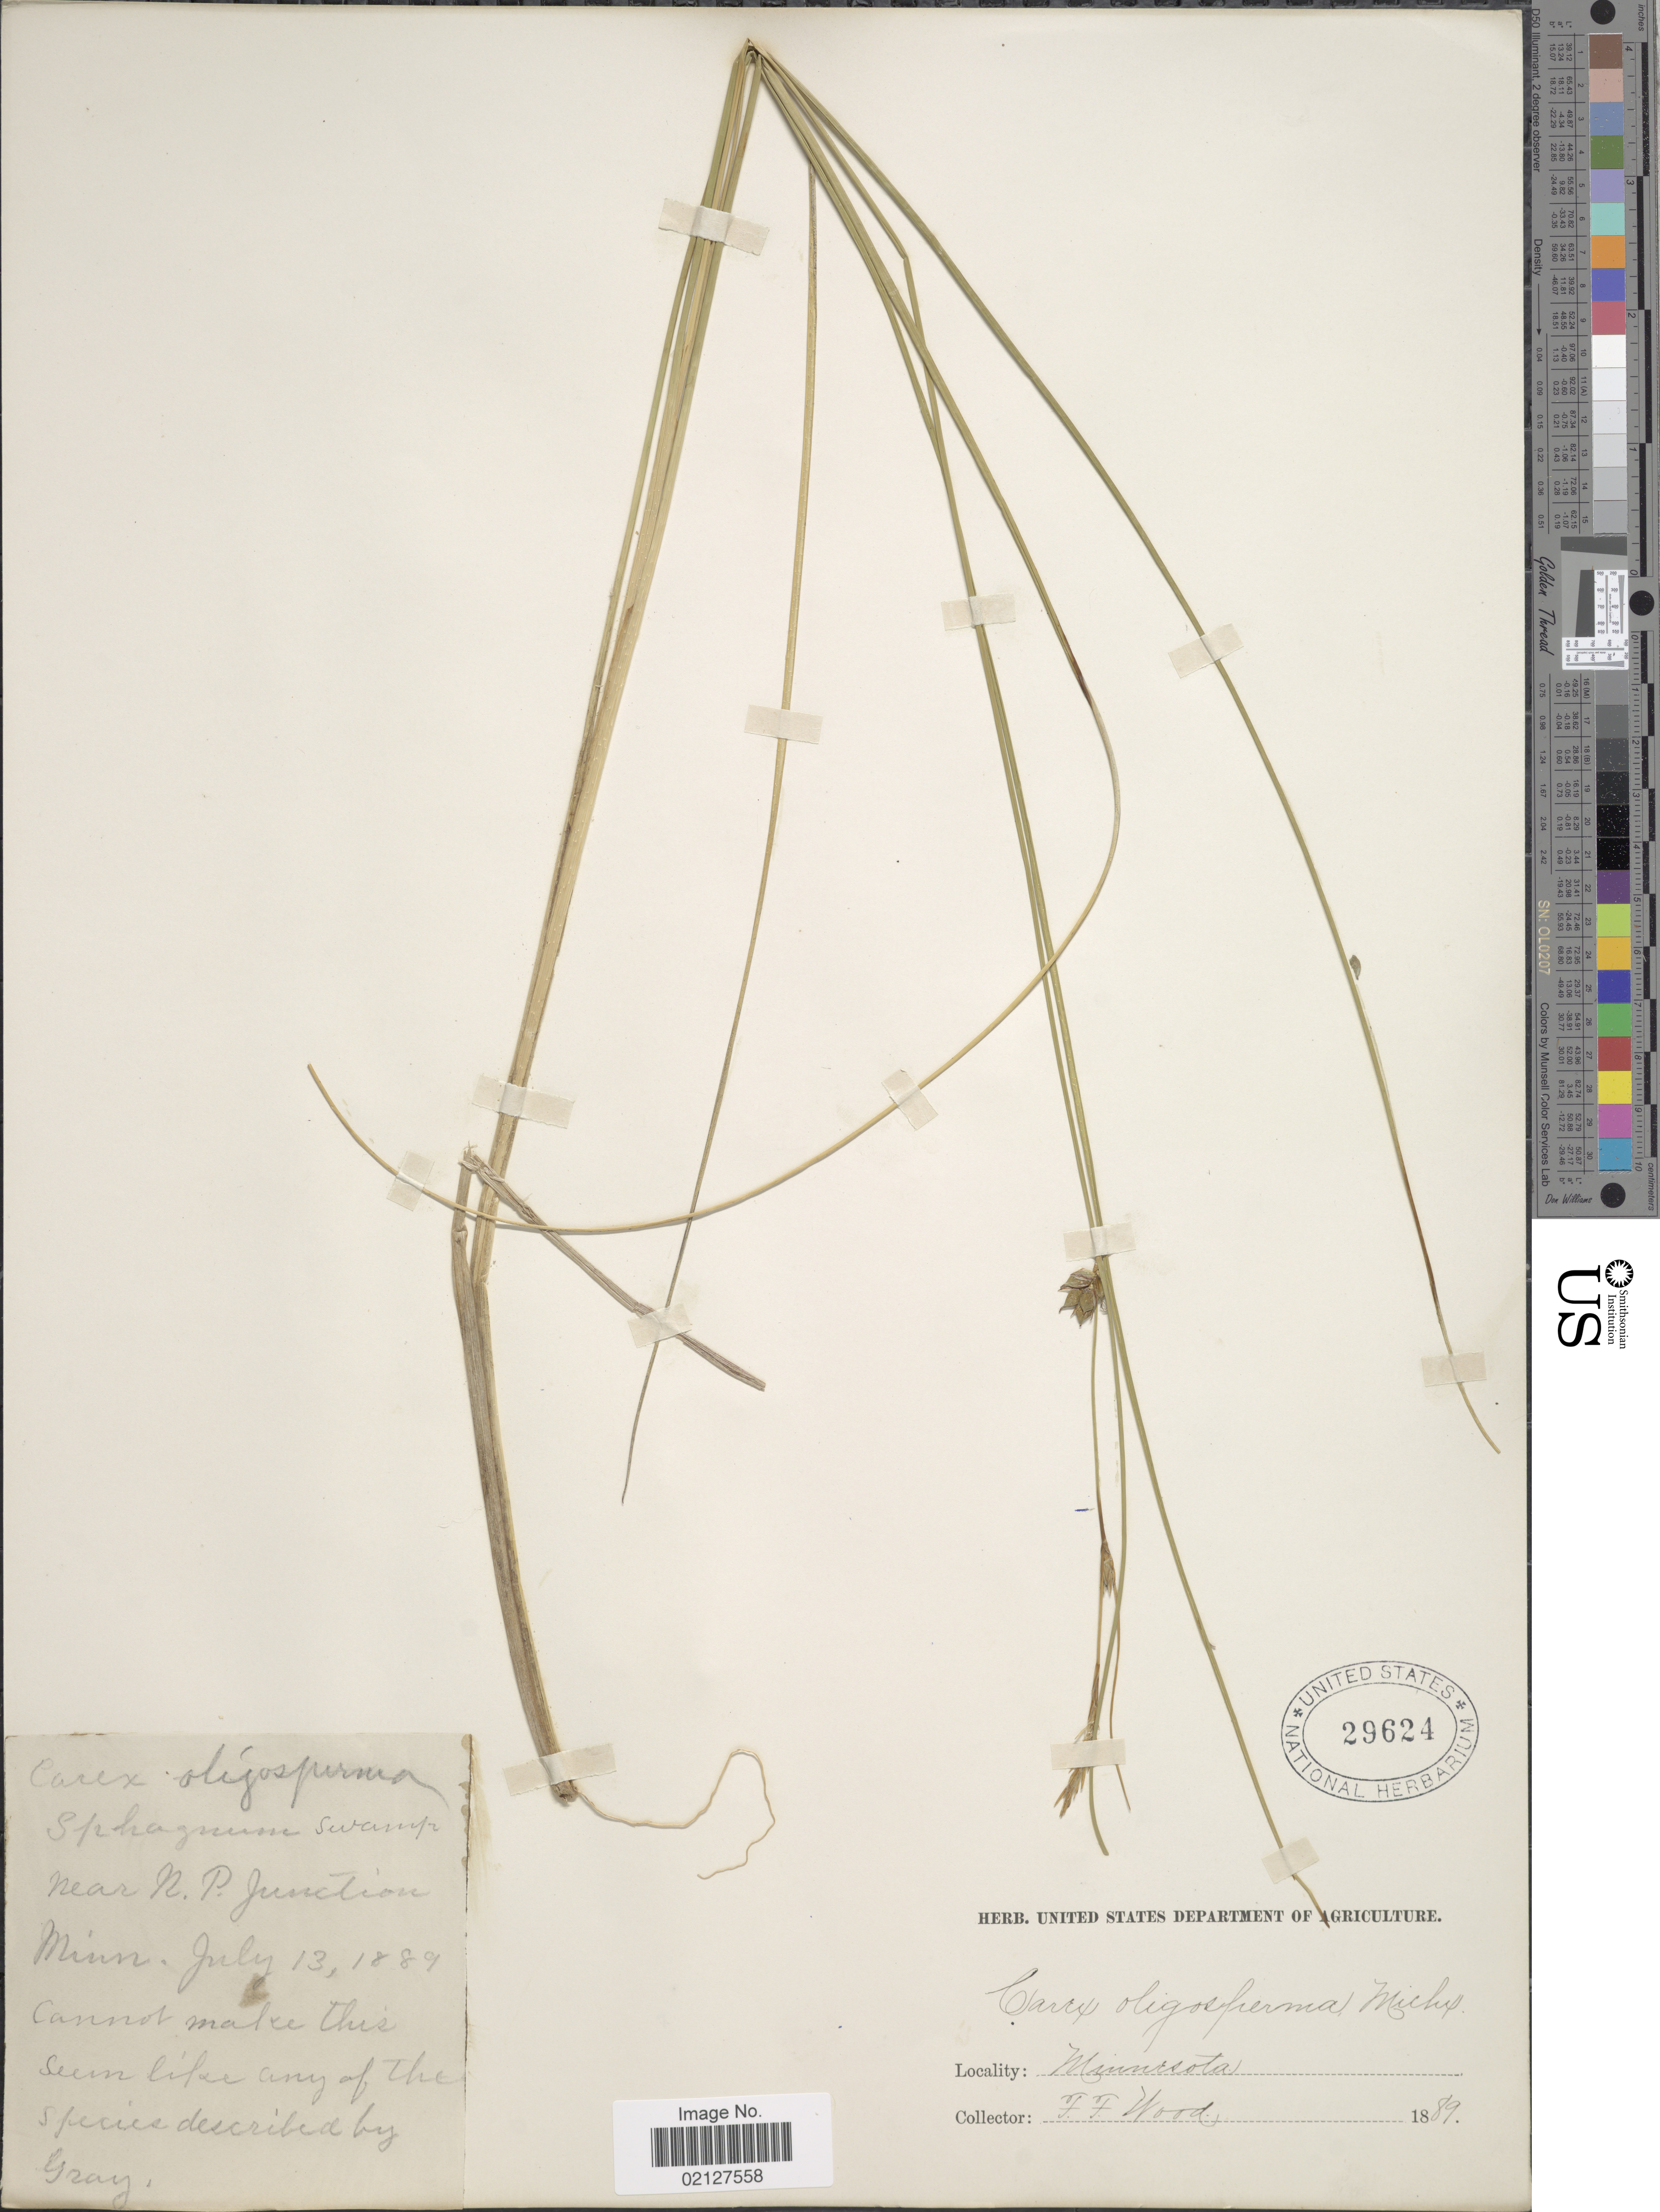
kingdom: Plantae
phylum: Tracheophyta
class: Liliopsida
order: Poales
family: Cyperaceae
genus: Carex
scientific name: Carex oligosperma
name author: Michx.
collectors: F. Wood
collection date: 1889-07-13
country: United States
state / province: Minnesota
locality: Near N.P. Junction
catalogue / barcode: US 29624